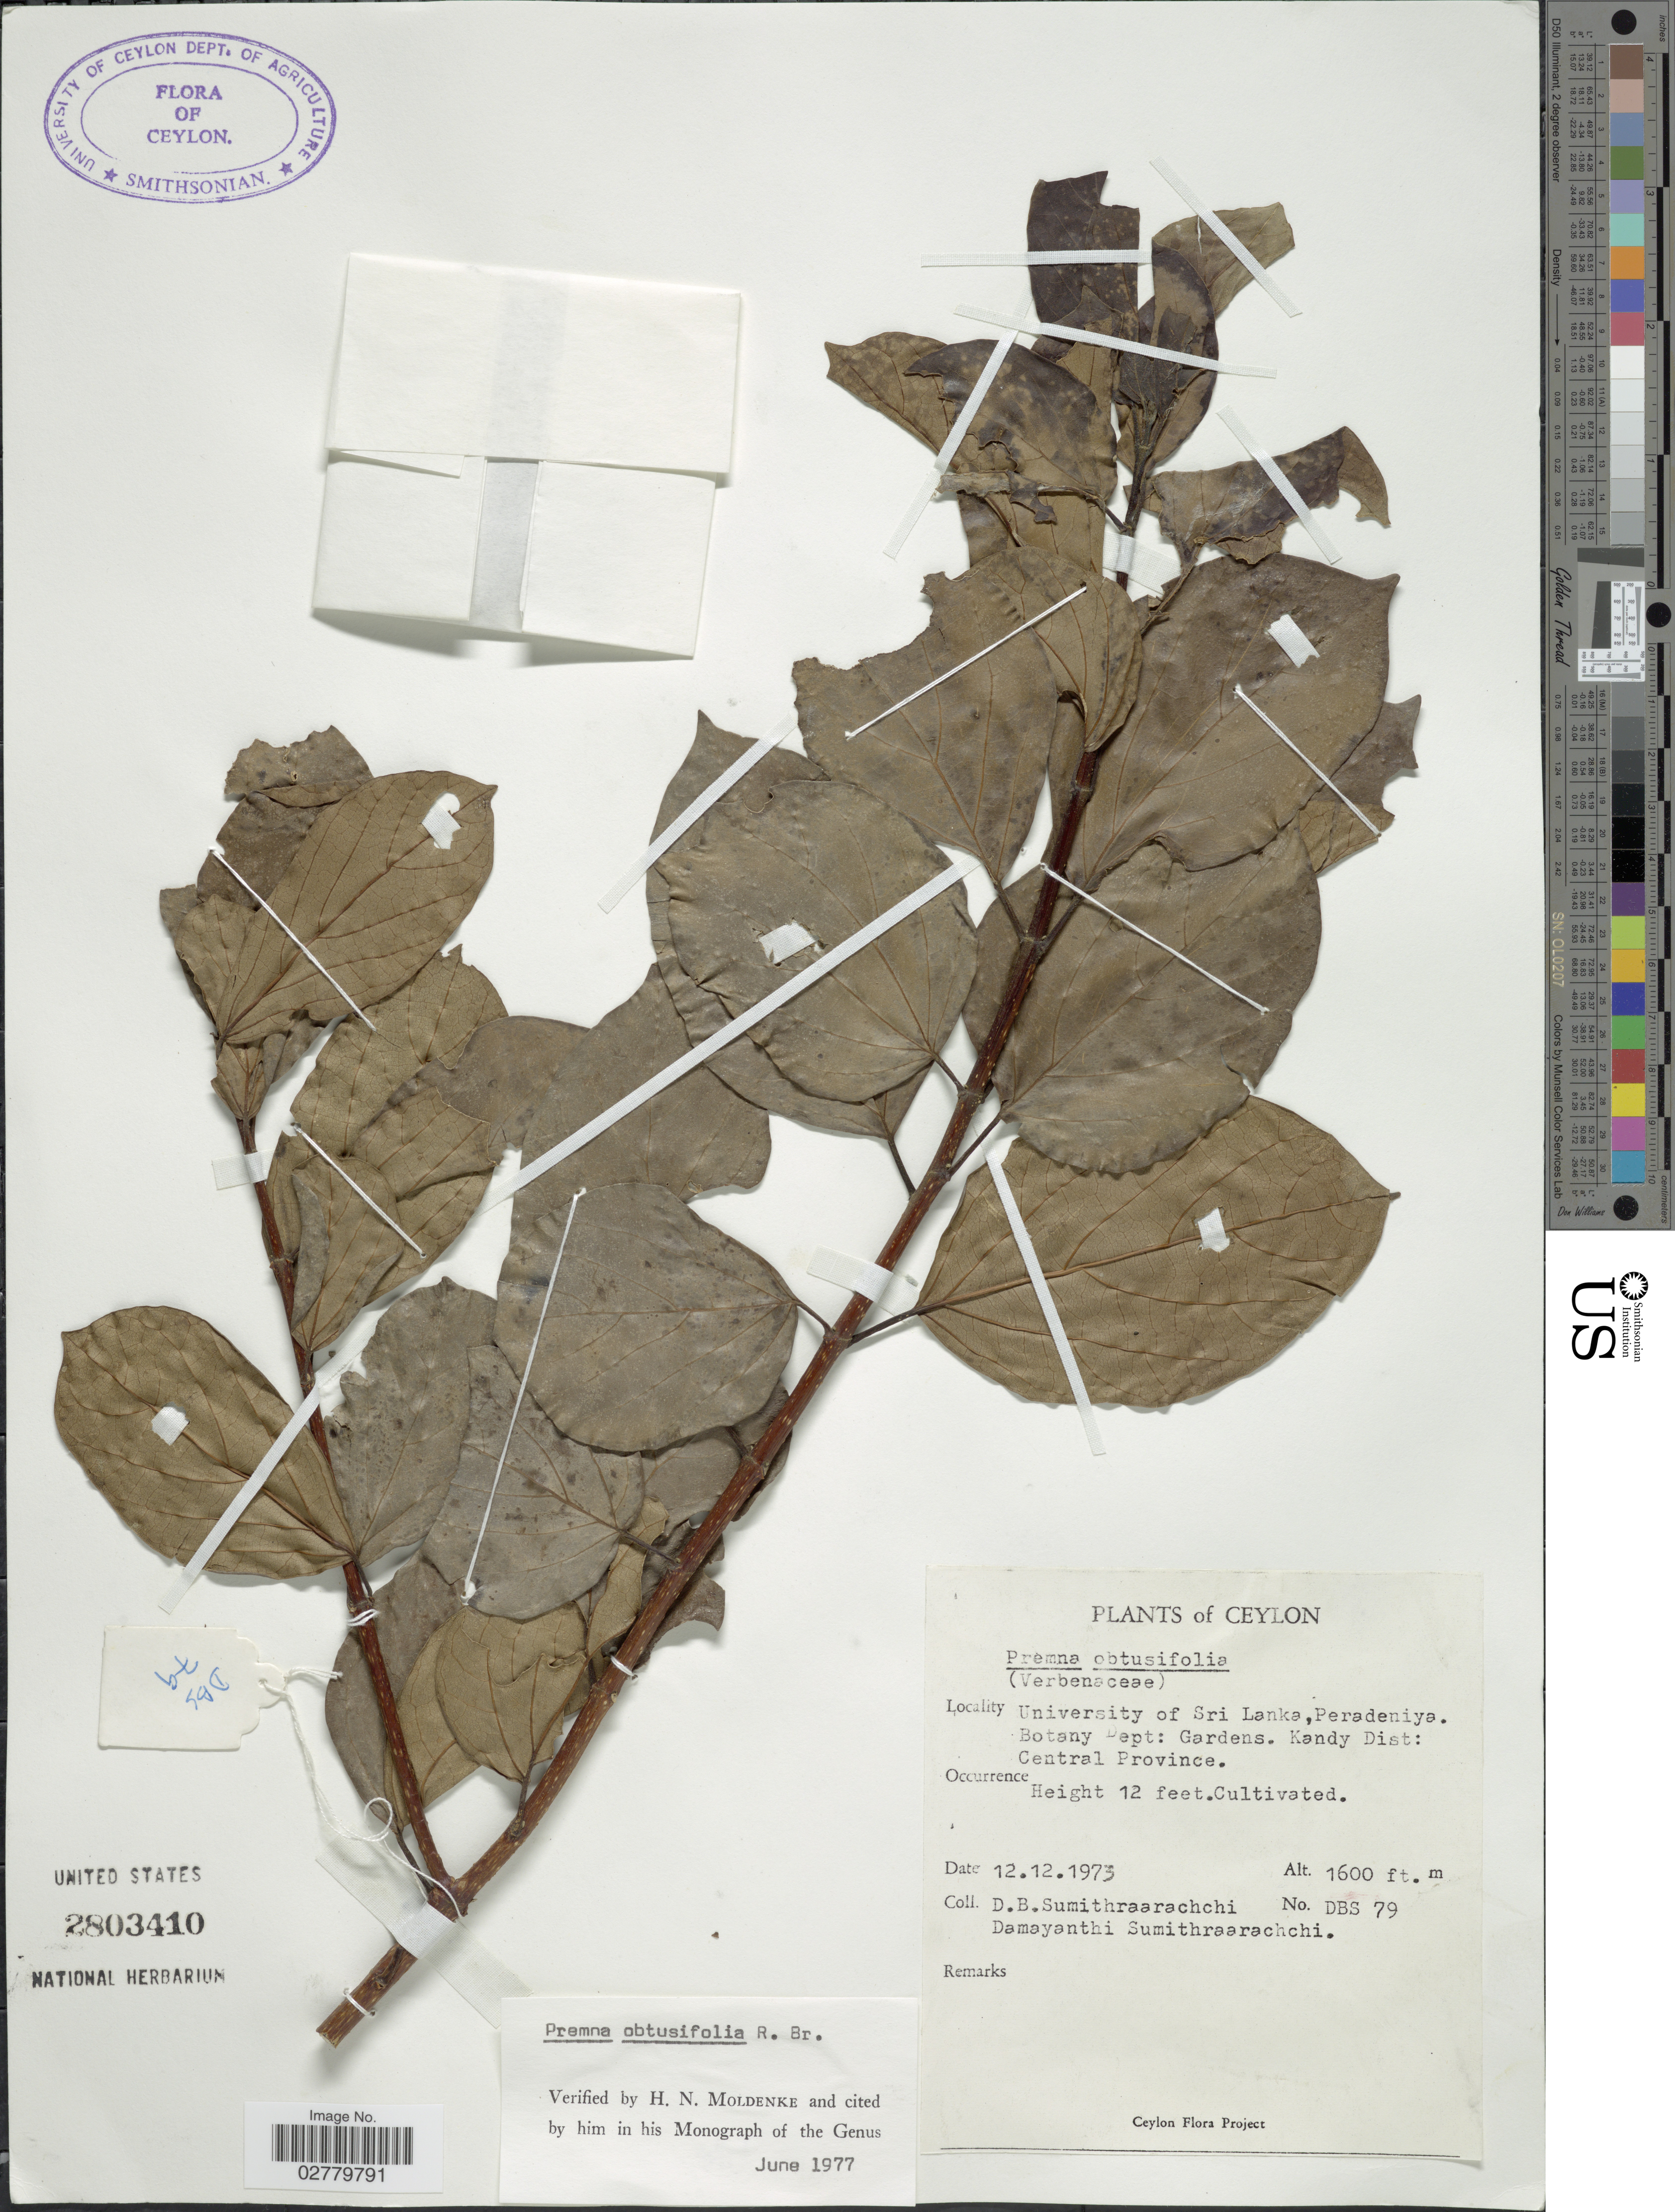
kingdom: Plantae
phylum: Tracheophyta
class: Magnoliopsida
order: Lamiales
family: Lamiaceae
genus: Premna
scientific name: Premna obtusifolia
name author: R. Br.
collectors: D. B. Sumithraarachchi & D. Sumithraarachchi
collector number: DBS79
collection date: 1973-12-12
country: Sri Lanka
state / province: Central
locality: University of Sri Lanka, Peradeniya. Botany Dept: Gardens. Kandy Dist: Central Province.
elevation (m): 488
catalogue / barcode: US 2803410